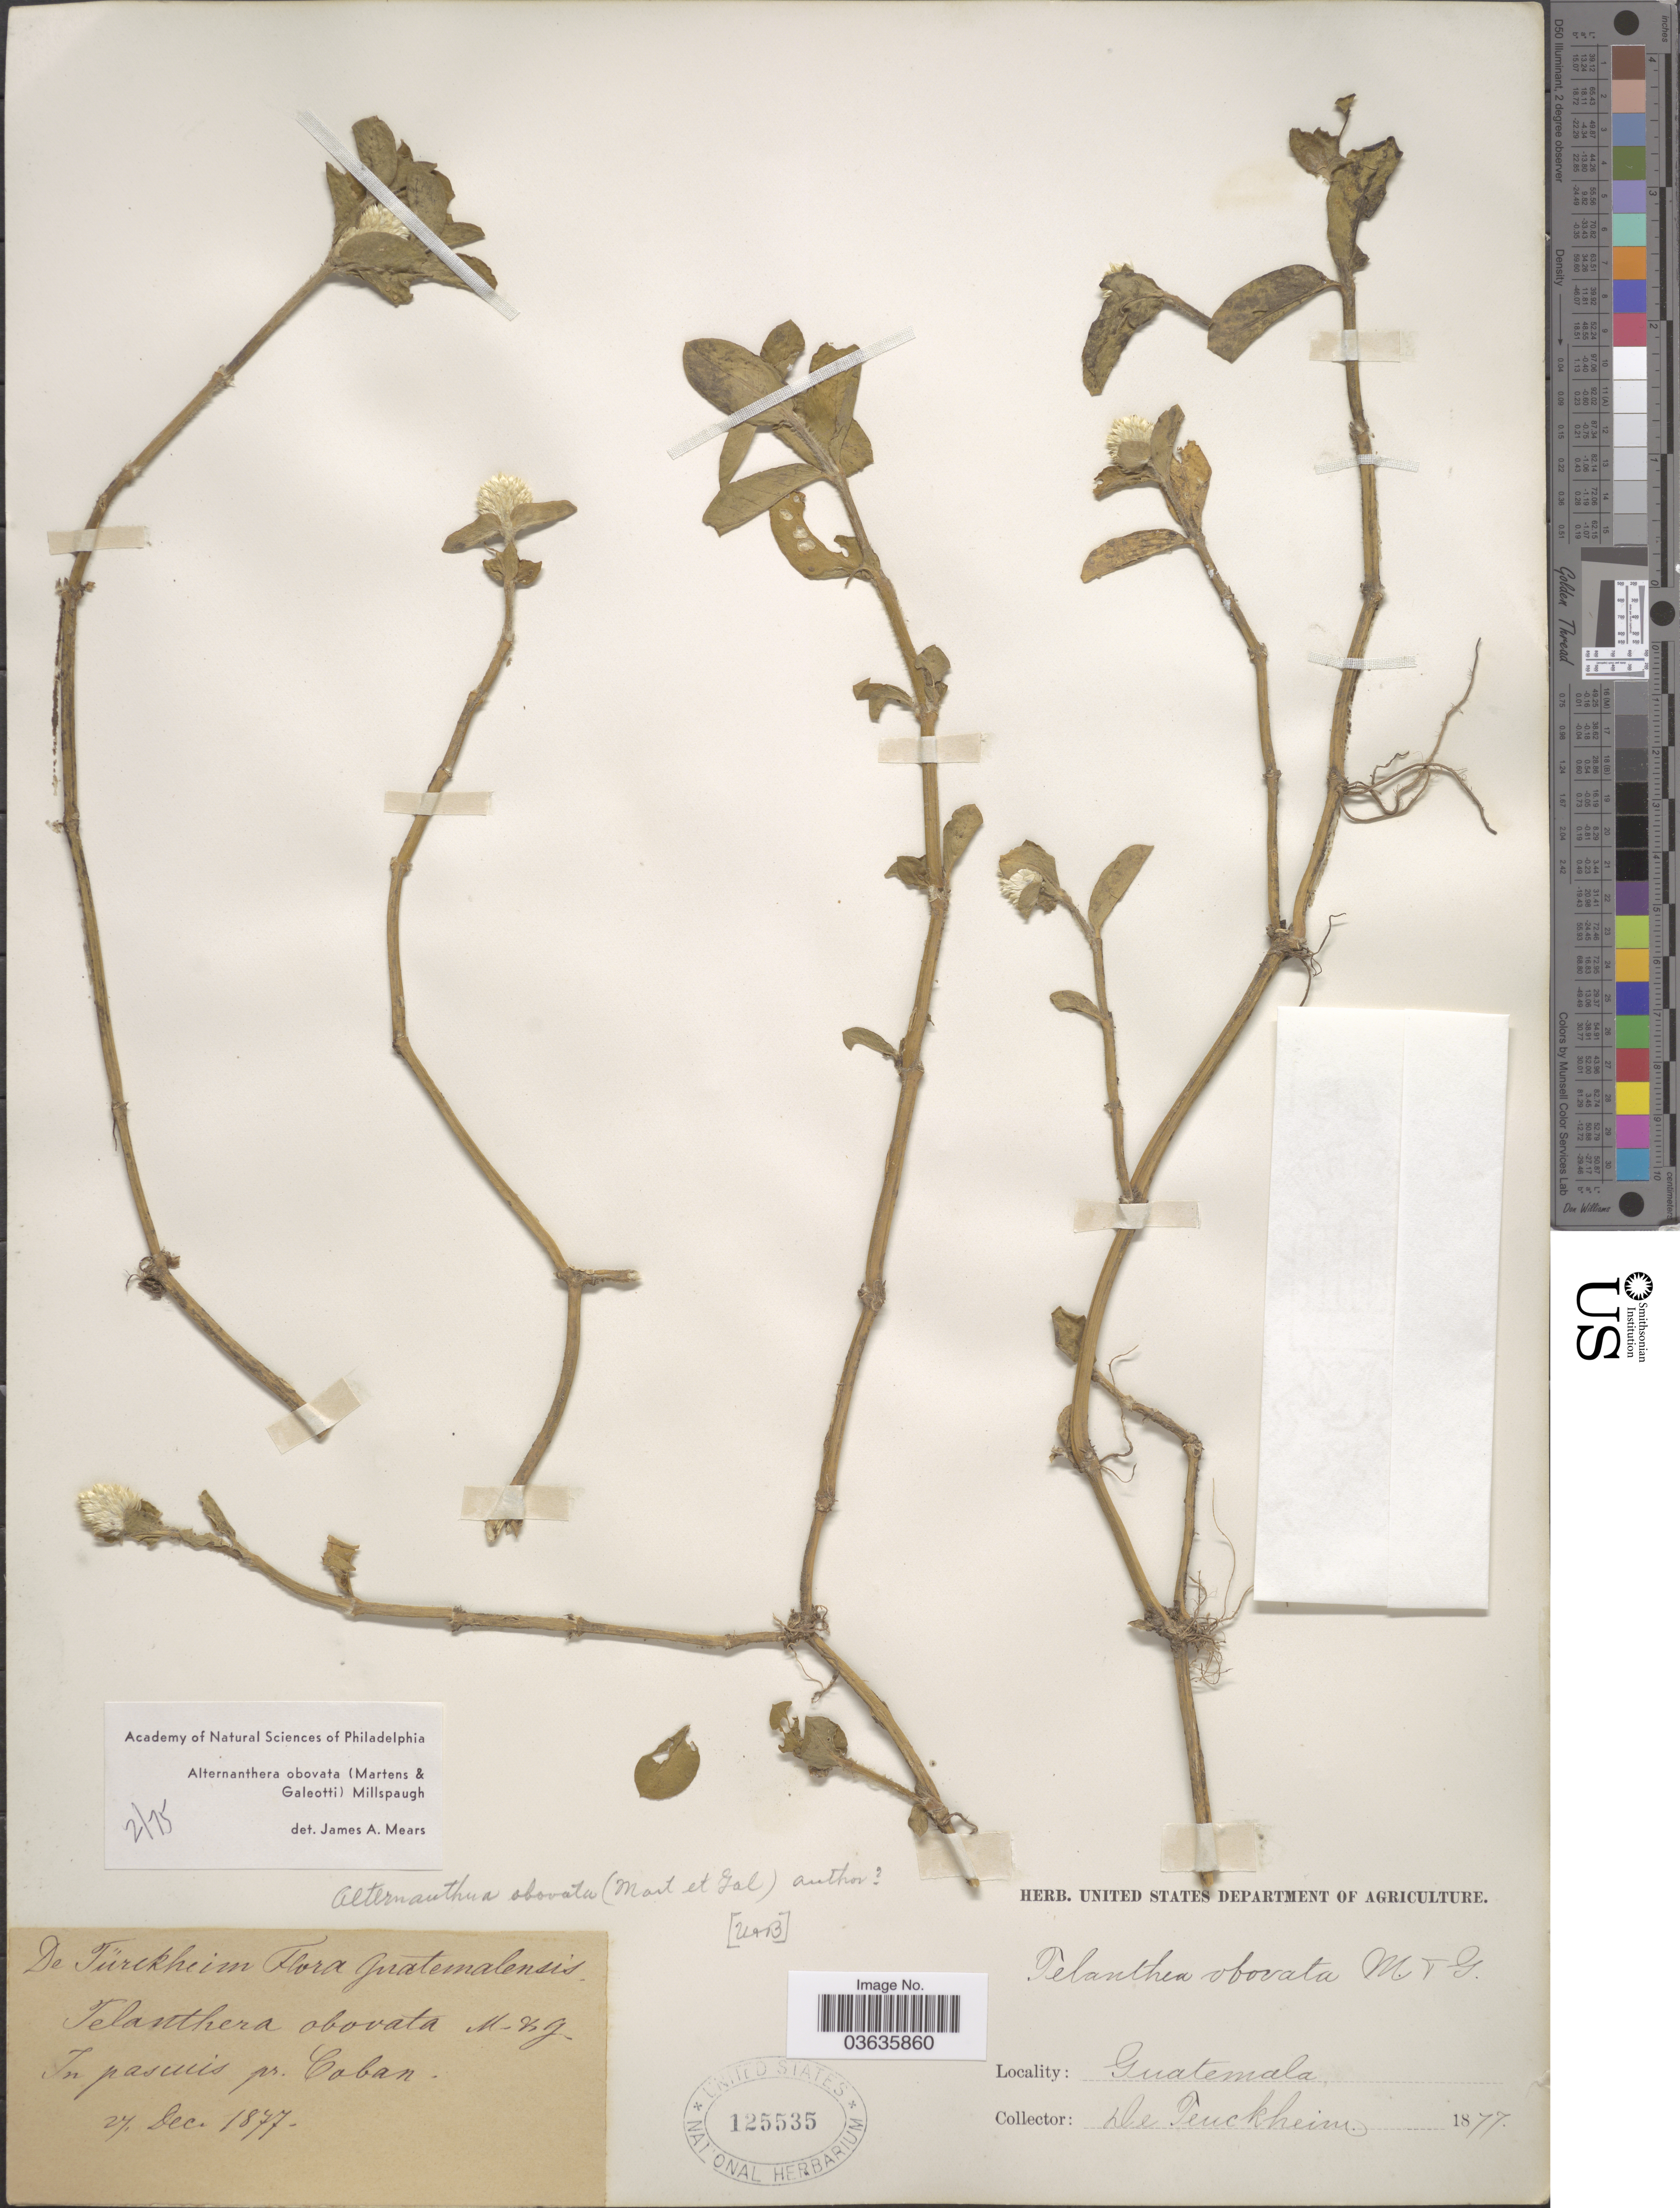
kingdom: Plantae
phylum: Tracheophyta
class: Magnoliopsida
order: Caryophyllales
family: Amaranthaceae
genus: Alternanthera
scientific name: Alternanthera obovata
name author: (M. Martens) Millsp.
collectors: -. De Türckheim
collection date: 1877-12-27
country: Guatemala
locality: In pascuis pr. Coban.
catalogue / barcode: US 125535